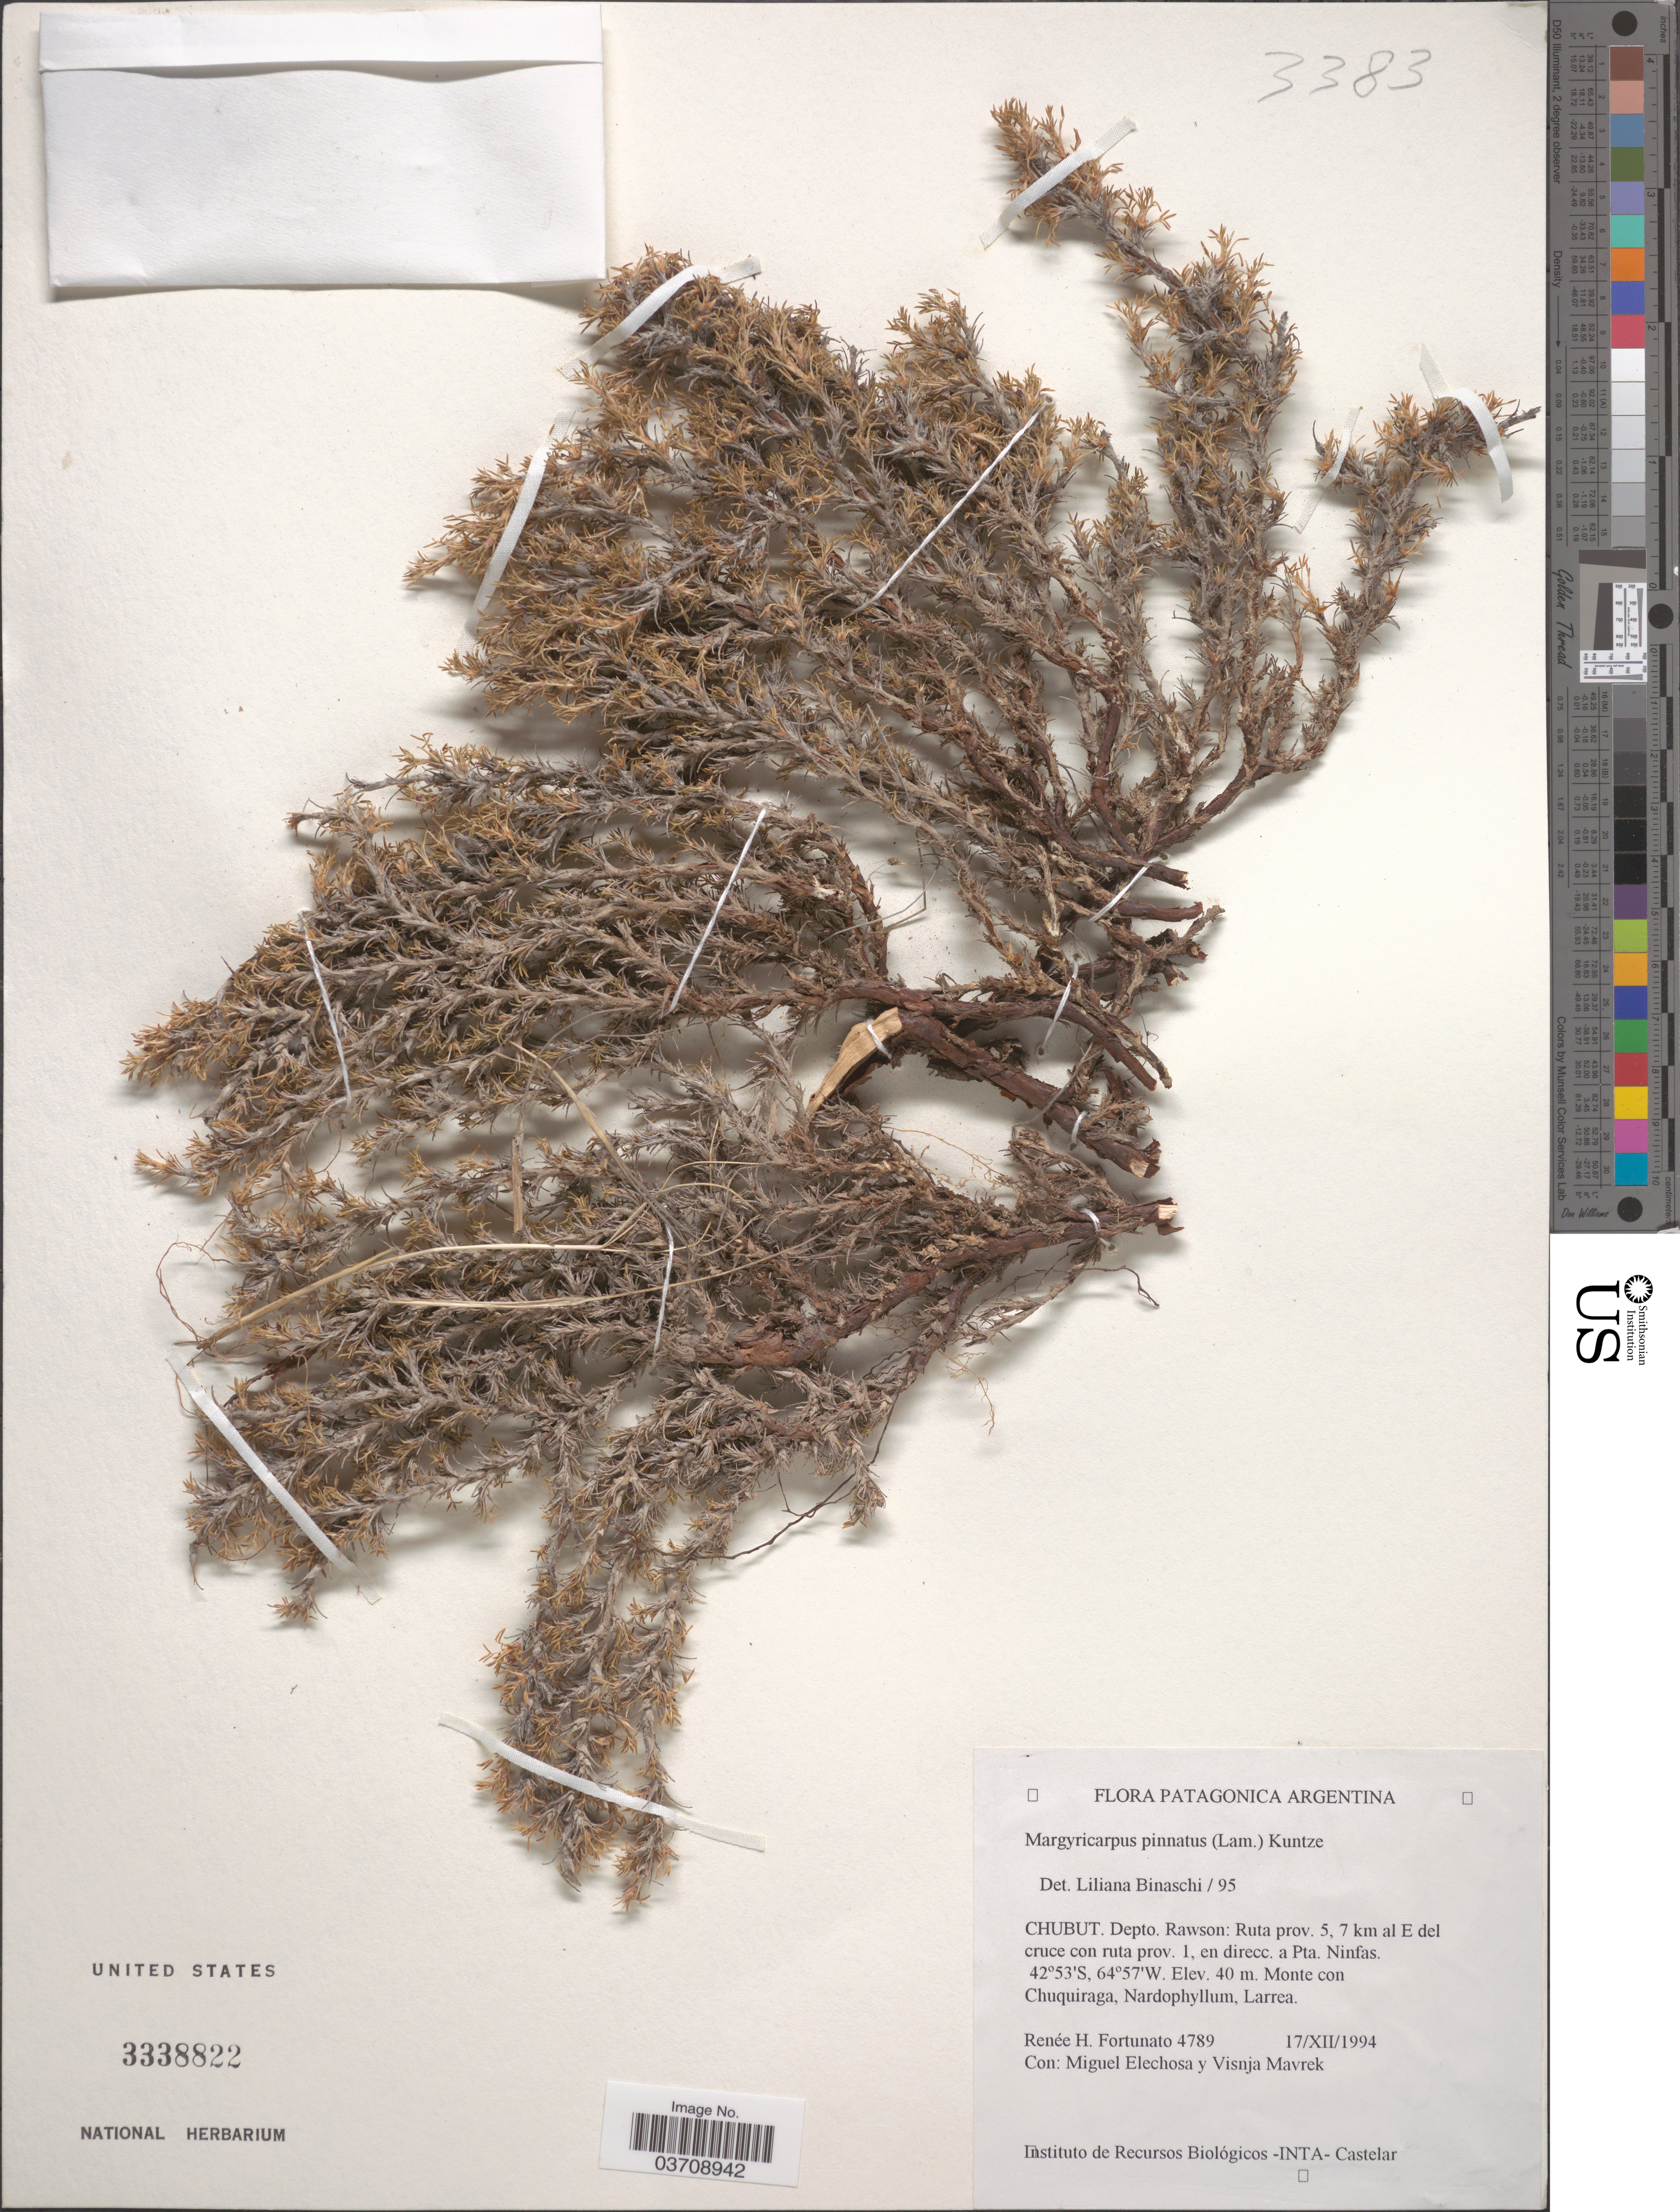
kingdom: Plantae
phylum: Tracheophyta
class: Magnoliopsida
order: Rosales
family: Rosaceae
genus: Margyricarpus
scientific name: Margyricarpus pinnatus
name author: (Lam.) Kuntze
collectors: R. H. Fortunato, M. Elechosa & V. Mavrek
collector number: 4789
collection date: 1994-12-17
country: Argentina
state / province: Chubut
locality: Patagonica. Depto. Rawson: Ruta prov. 5, 7 km al E del cruce con ruta prov. 1, en direcc. a Pta. Ninfas.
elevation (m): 40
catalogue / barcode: US 3338822